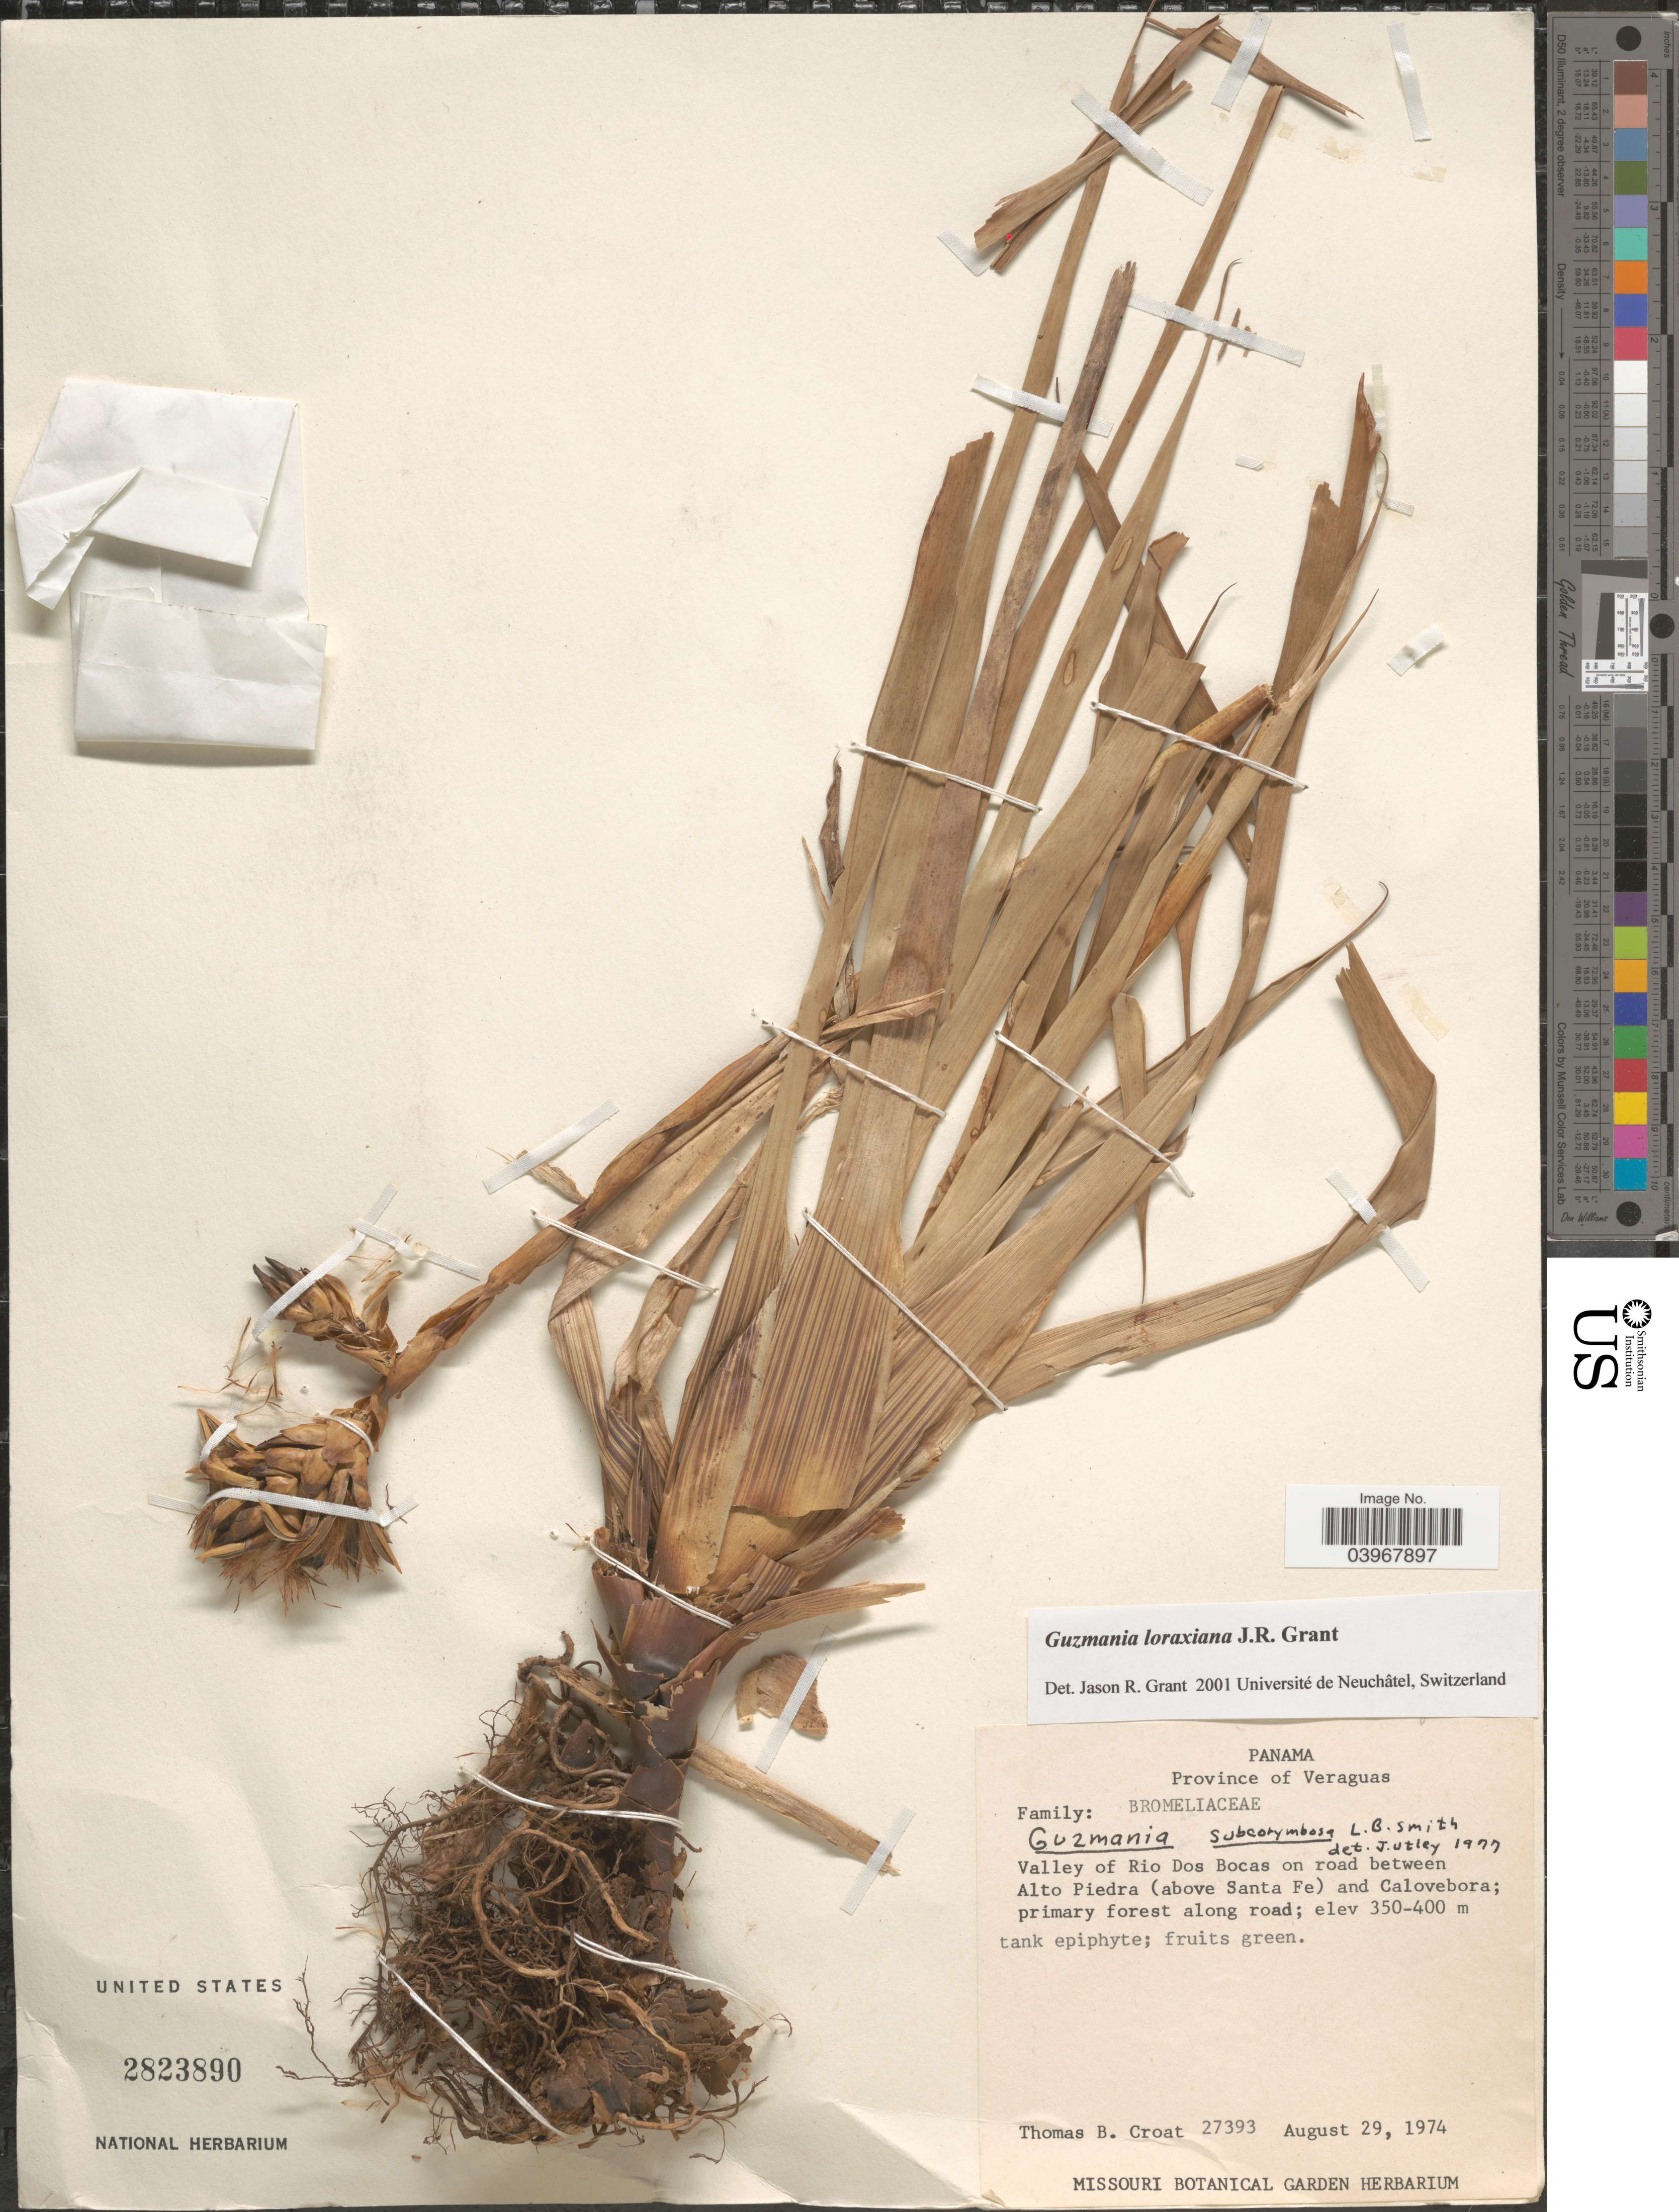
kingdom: Plantae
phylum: Tracheophyta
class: Liliopsida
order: Poales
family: Bromeliaceae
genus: Guzmania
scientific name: Guzmania loraxiana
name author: J.R. Grant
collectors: T. B. Croat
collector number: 27393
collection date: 1974-08-29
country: Panama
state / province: Veraguas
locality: Valley of Rio Dos Bocas on road between Alto Piedra (above Santa Fe) and Calovebora.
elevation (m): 350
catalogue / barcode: US 2823890